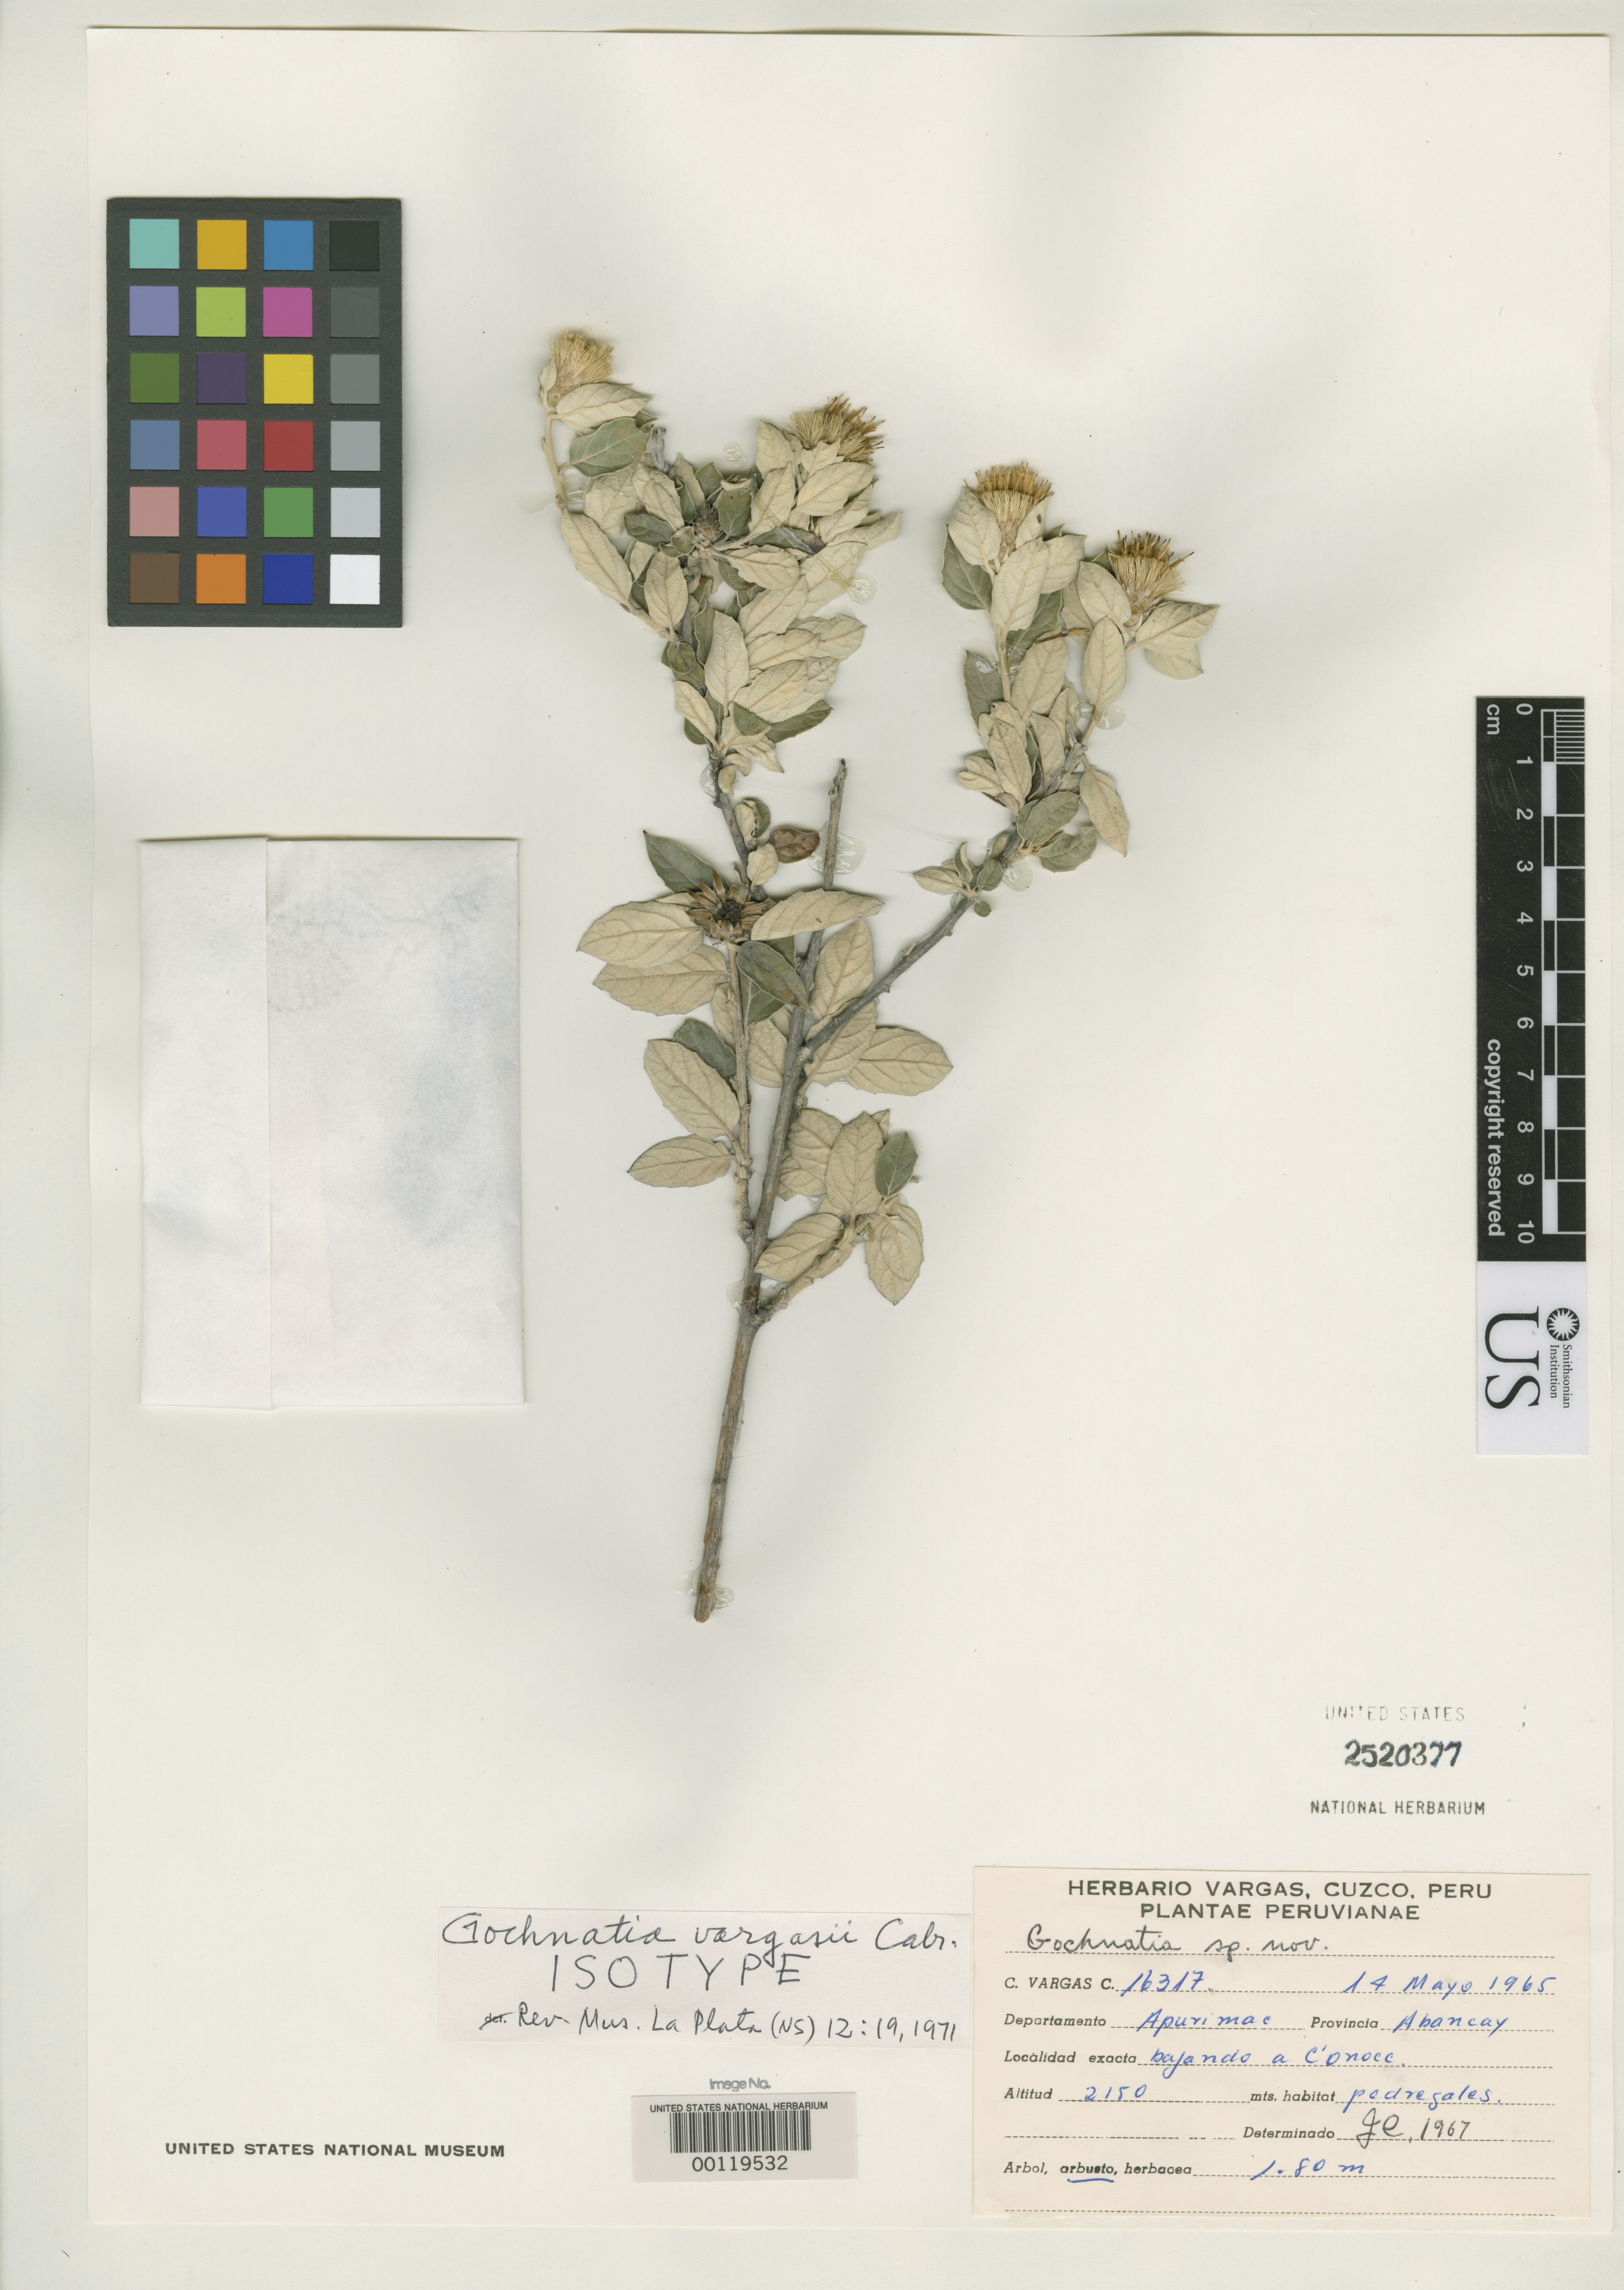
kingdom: Plantae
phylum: Tracheophyta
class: Magnoliopsida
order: Asterales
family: Asteraceae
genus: Gochnatia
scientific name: Gochnatia vargasii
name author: Cabrera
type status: Isotype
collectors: C. Vargas C.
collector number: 16317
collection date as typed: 14 May 1965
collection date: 1965-05-14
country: Peru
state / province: Apurímac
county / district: Abancay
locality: bajando a C'onocc [?]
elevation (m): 2150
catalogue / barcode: US 2520377